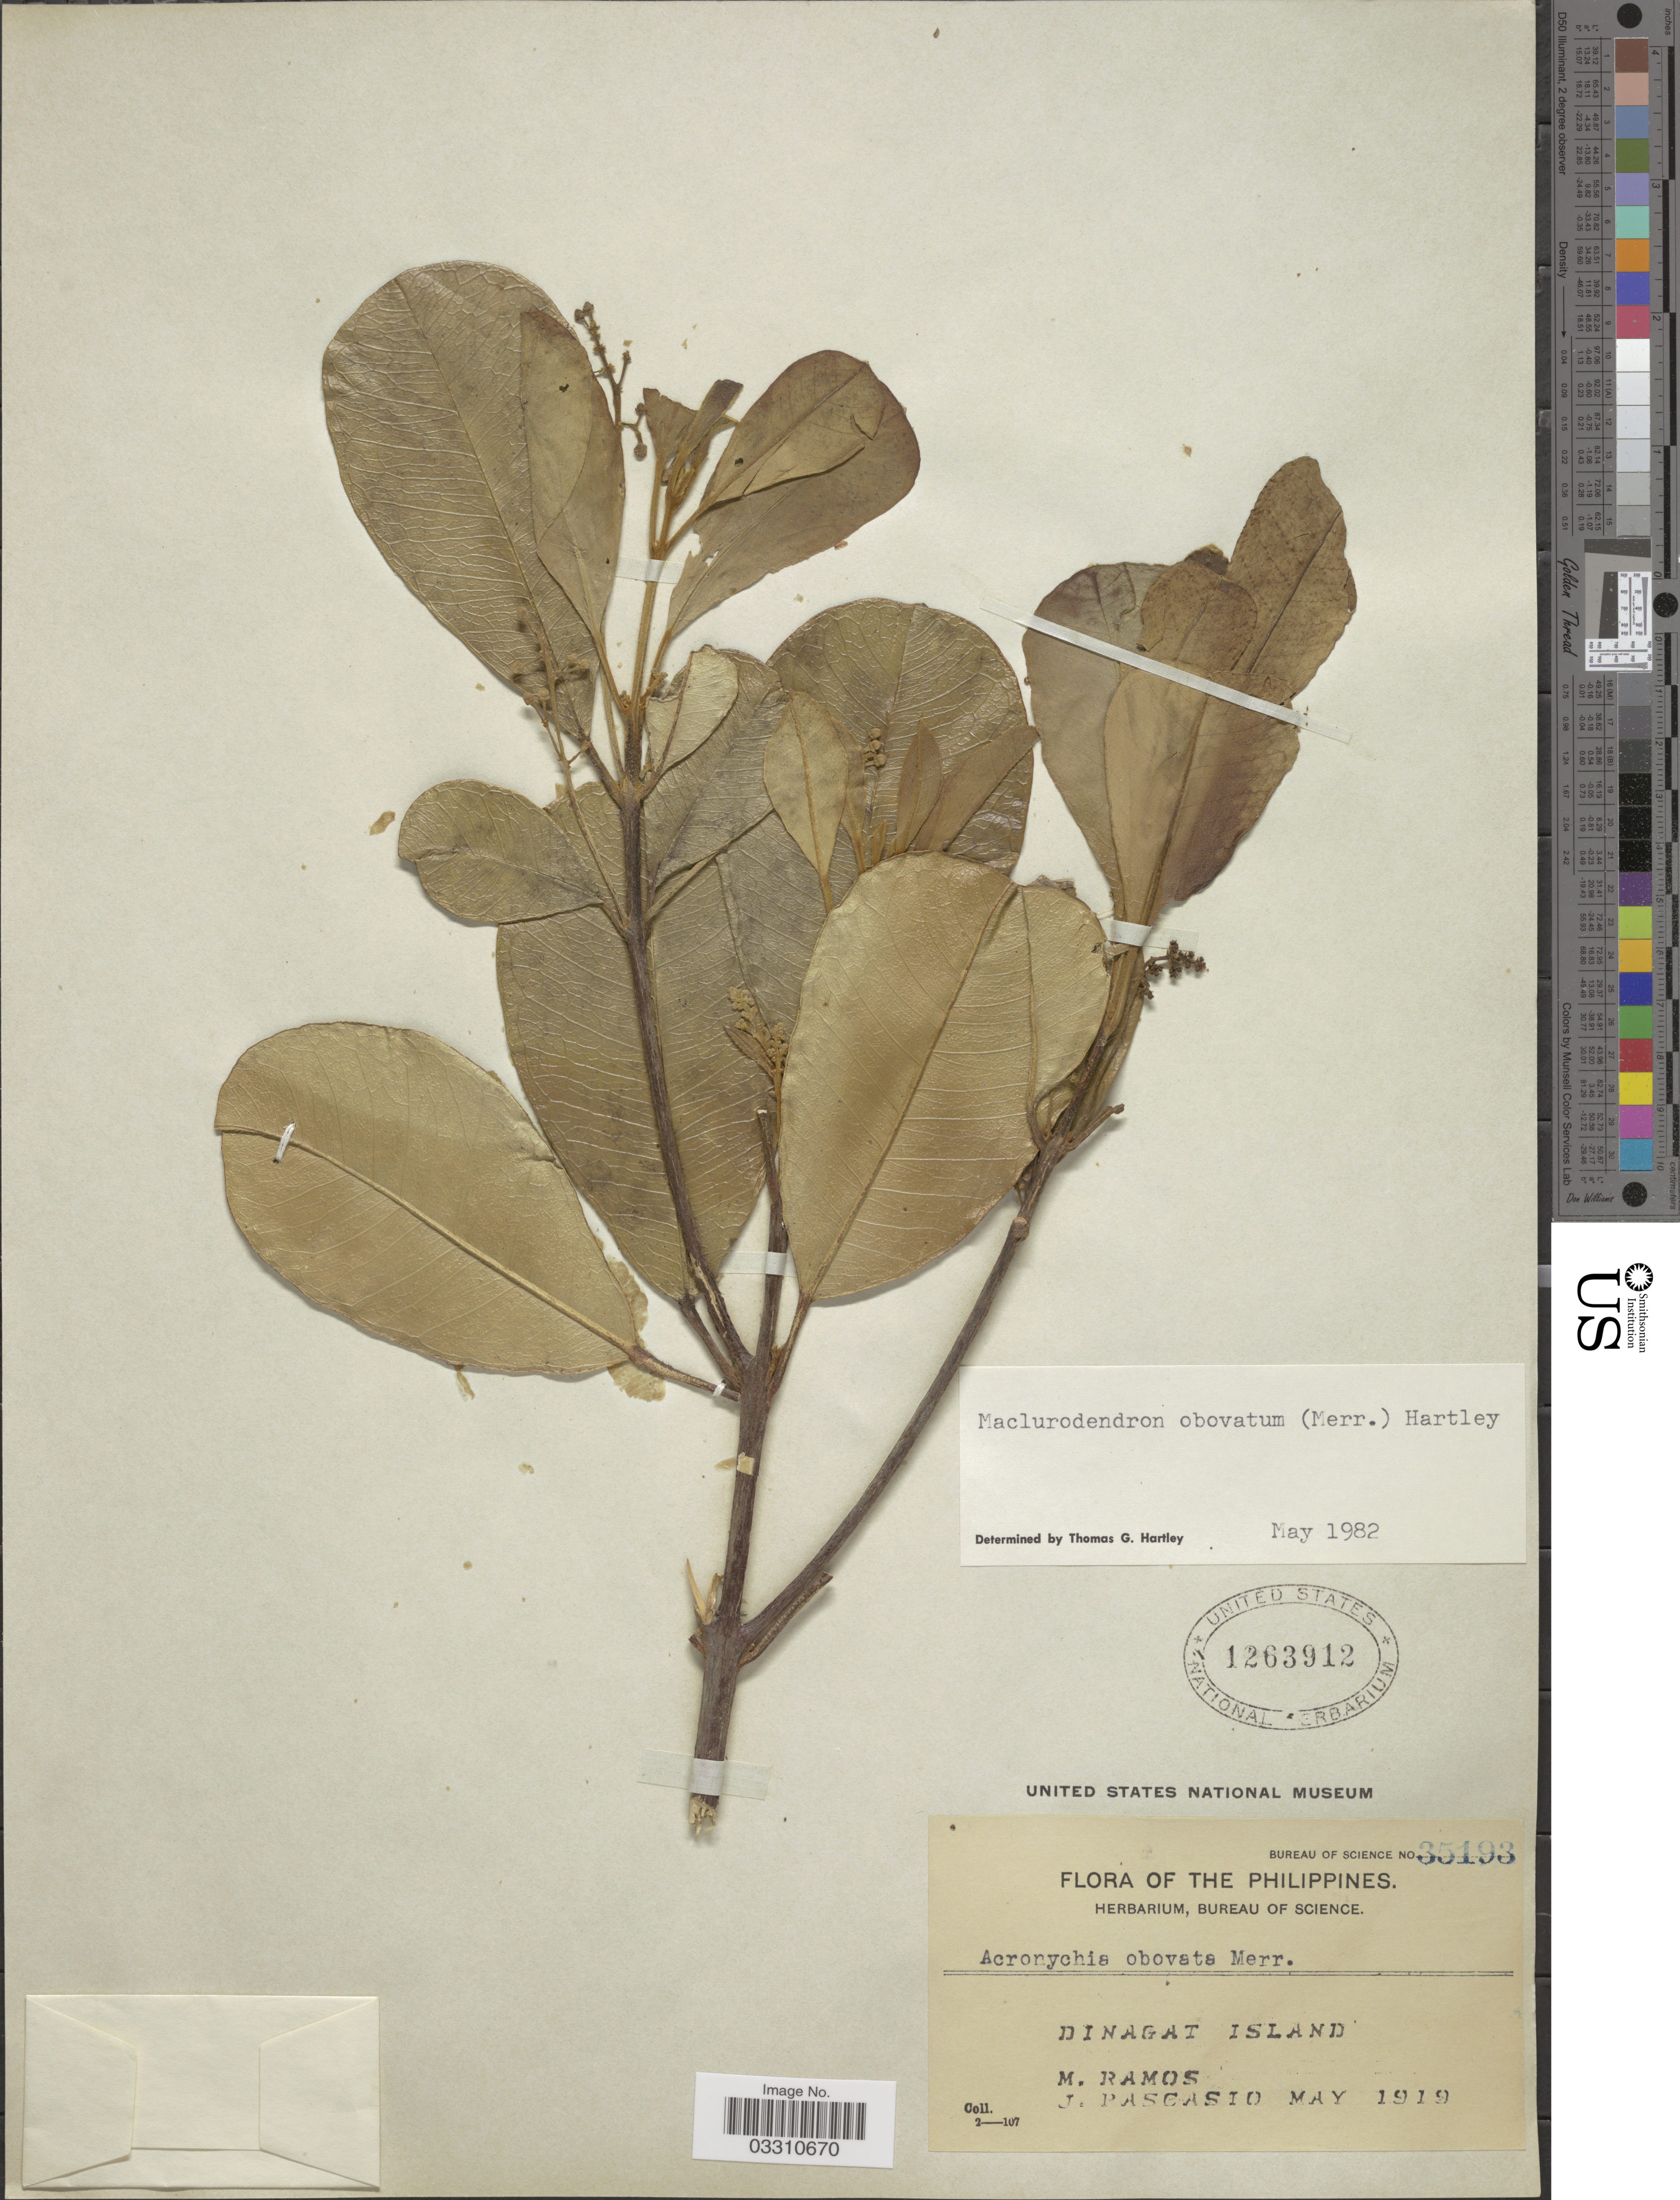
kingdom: Plantae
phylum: Tracheophyta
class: Magnoliopsida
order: Sapindales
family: Rutaceae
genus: Maclurodendron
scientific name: Maclurodendron obovatum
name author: (Merr.) T.G. Hartley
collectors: M. Ramos & J. Pascasio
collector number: Bureau of Science 35193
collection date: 1919-05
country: Philippines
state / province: Caraga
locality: Dinagat Island.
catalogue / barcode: US 1263912